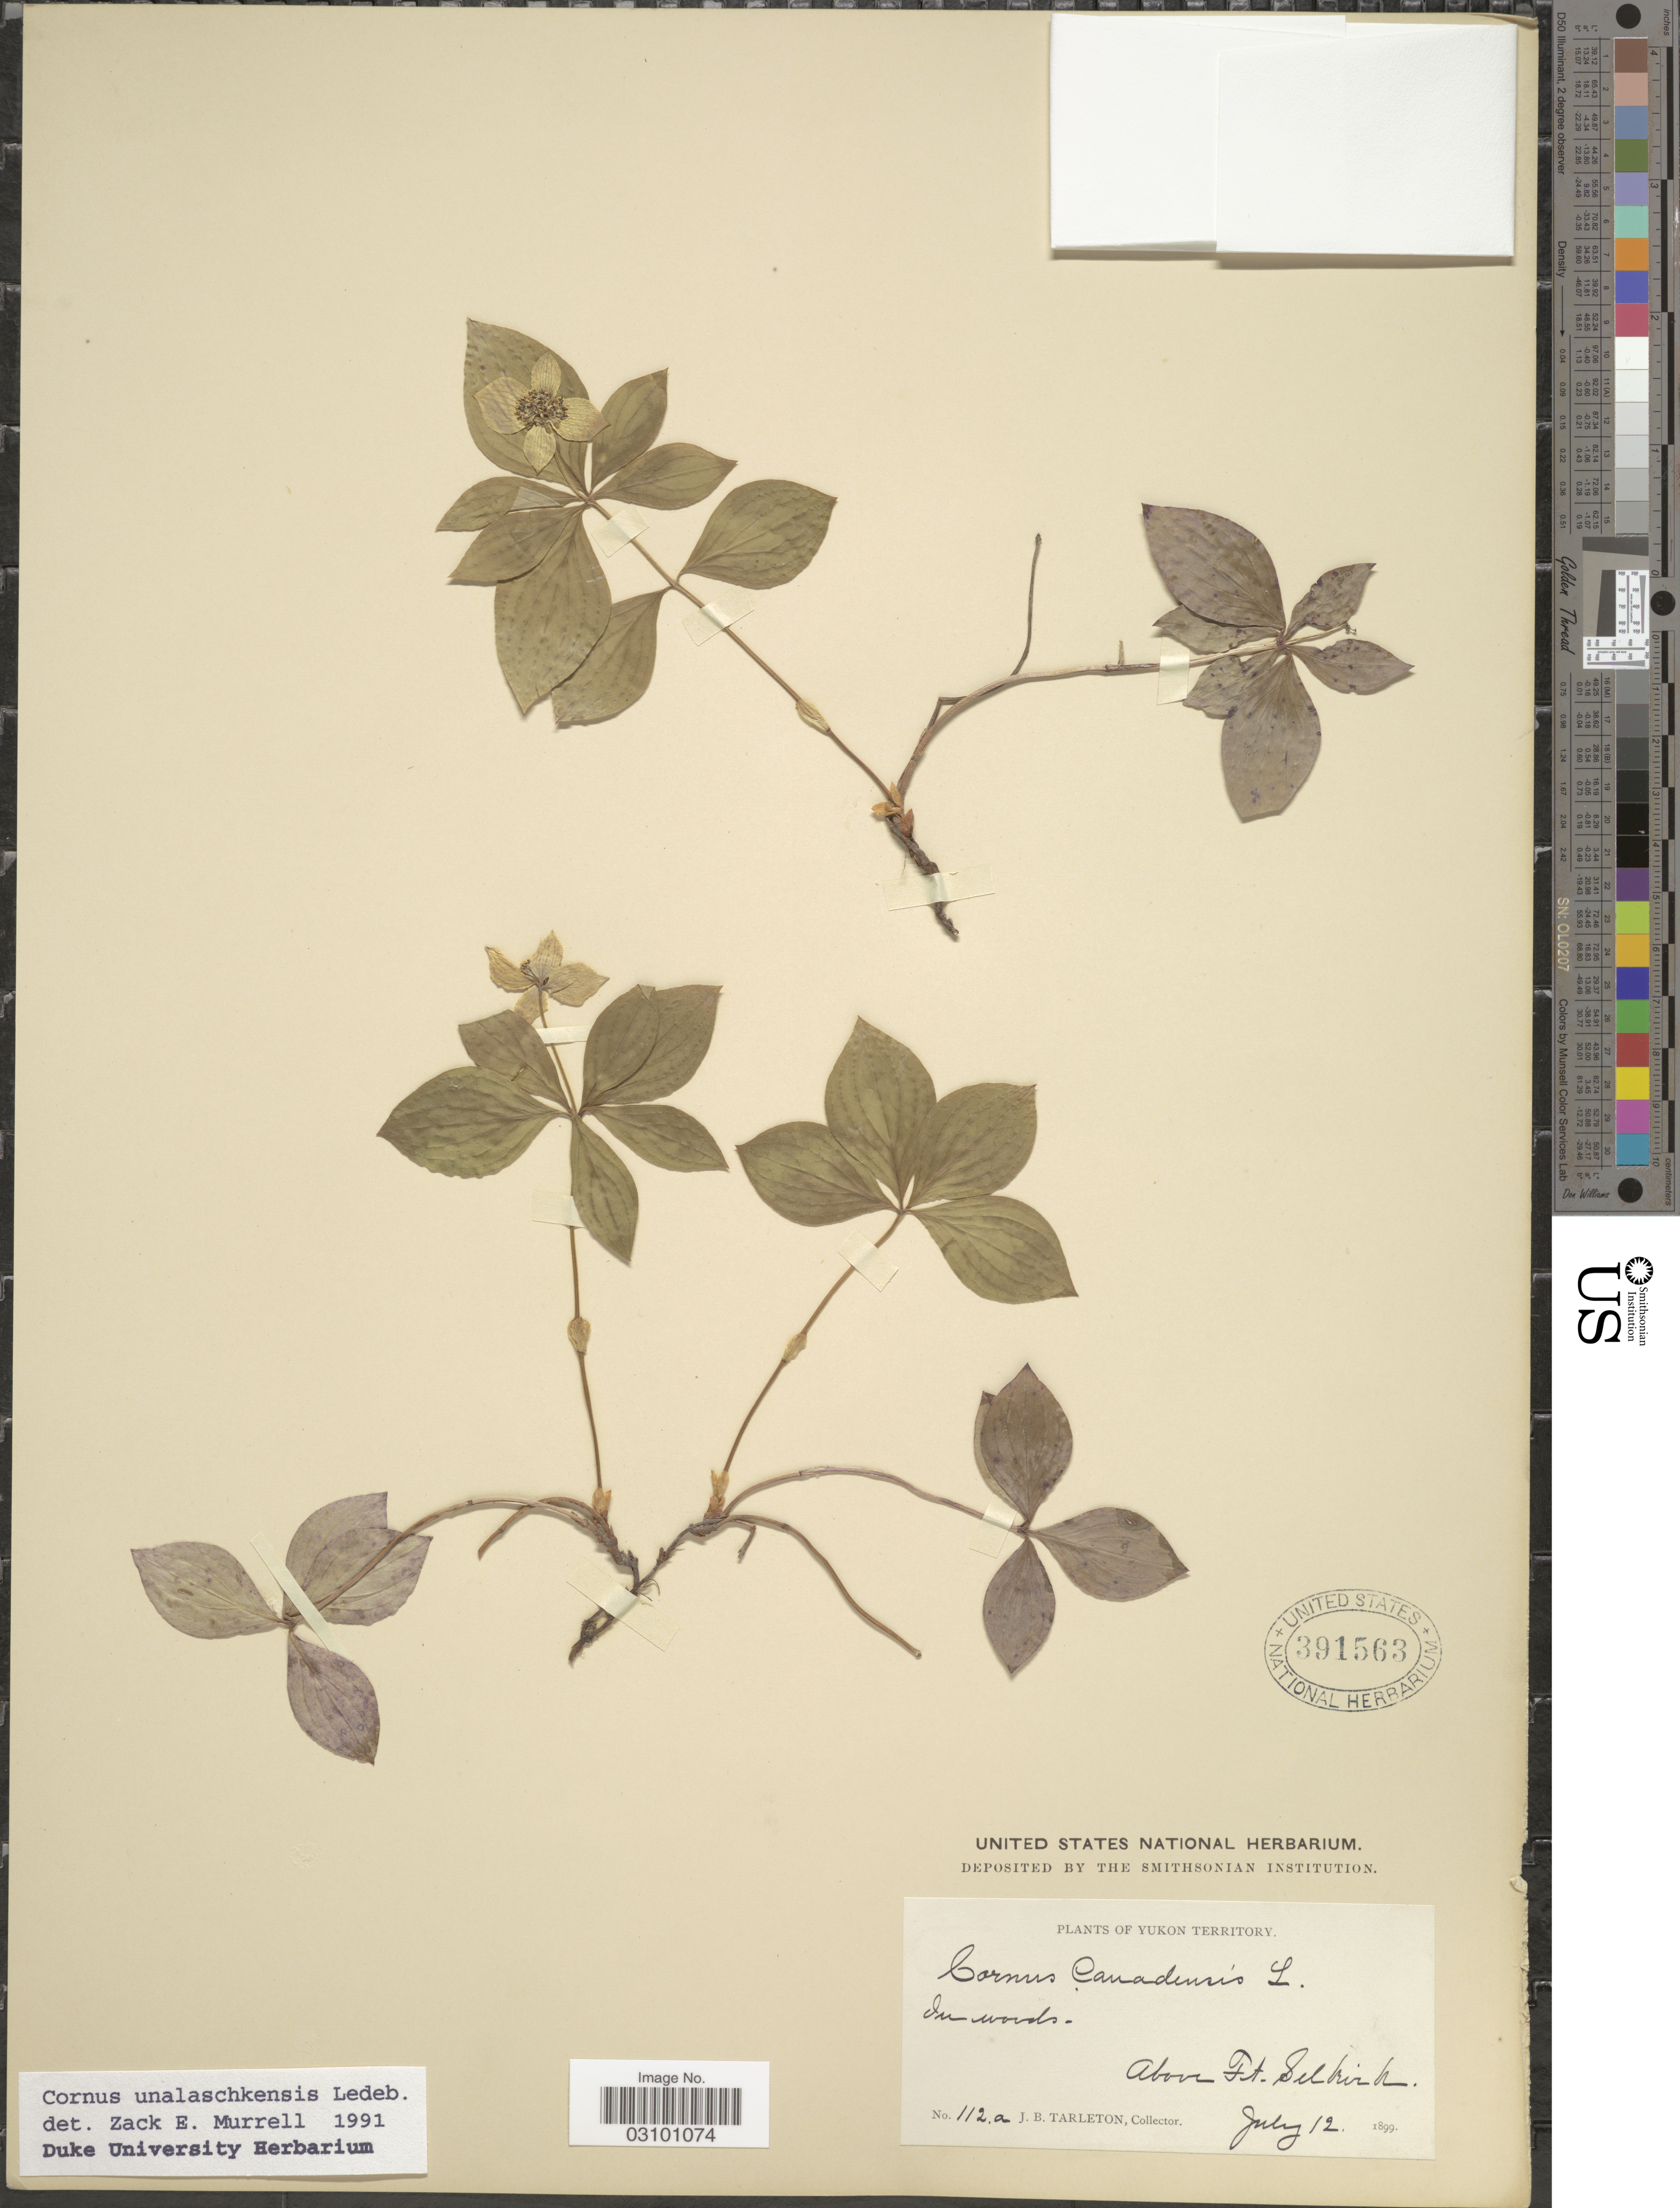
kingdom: Plantae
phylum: Tracheophyta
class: Magnoliopsida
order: Cornales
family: Cornaceae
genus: Cornus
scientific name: Cornus unalaschkensis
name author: Ledeb.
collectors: J. Tarleton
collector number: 112a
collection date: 1899-07-12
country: Canada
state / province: Yukon Territory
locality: Above Ft. Selkirk.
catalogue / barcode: US 391563